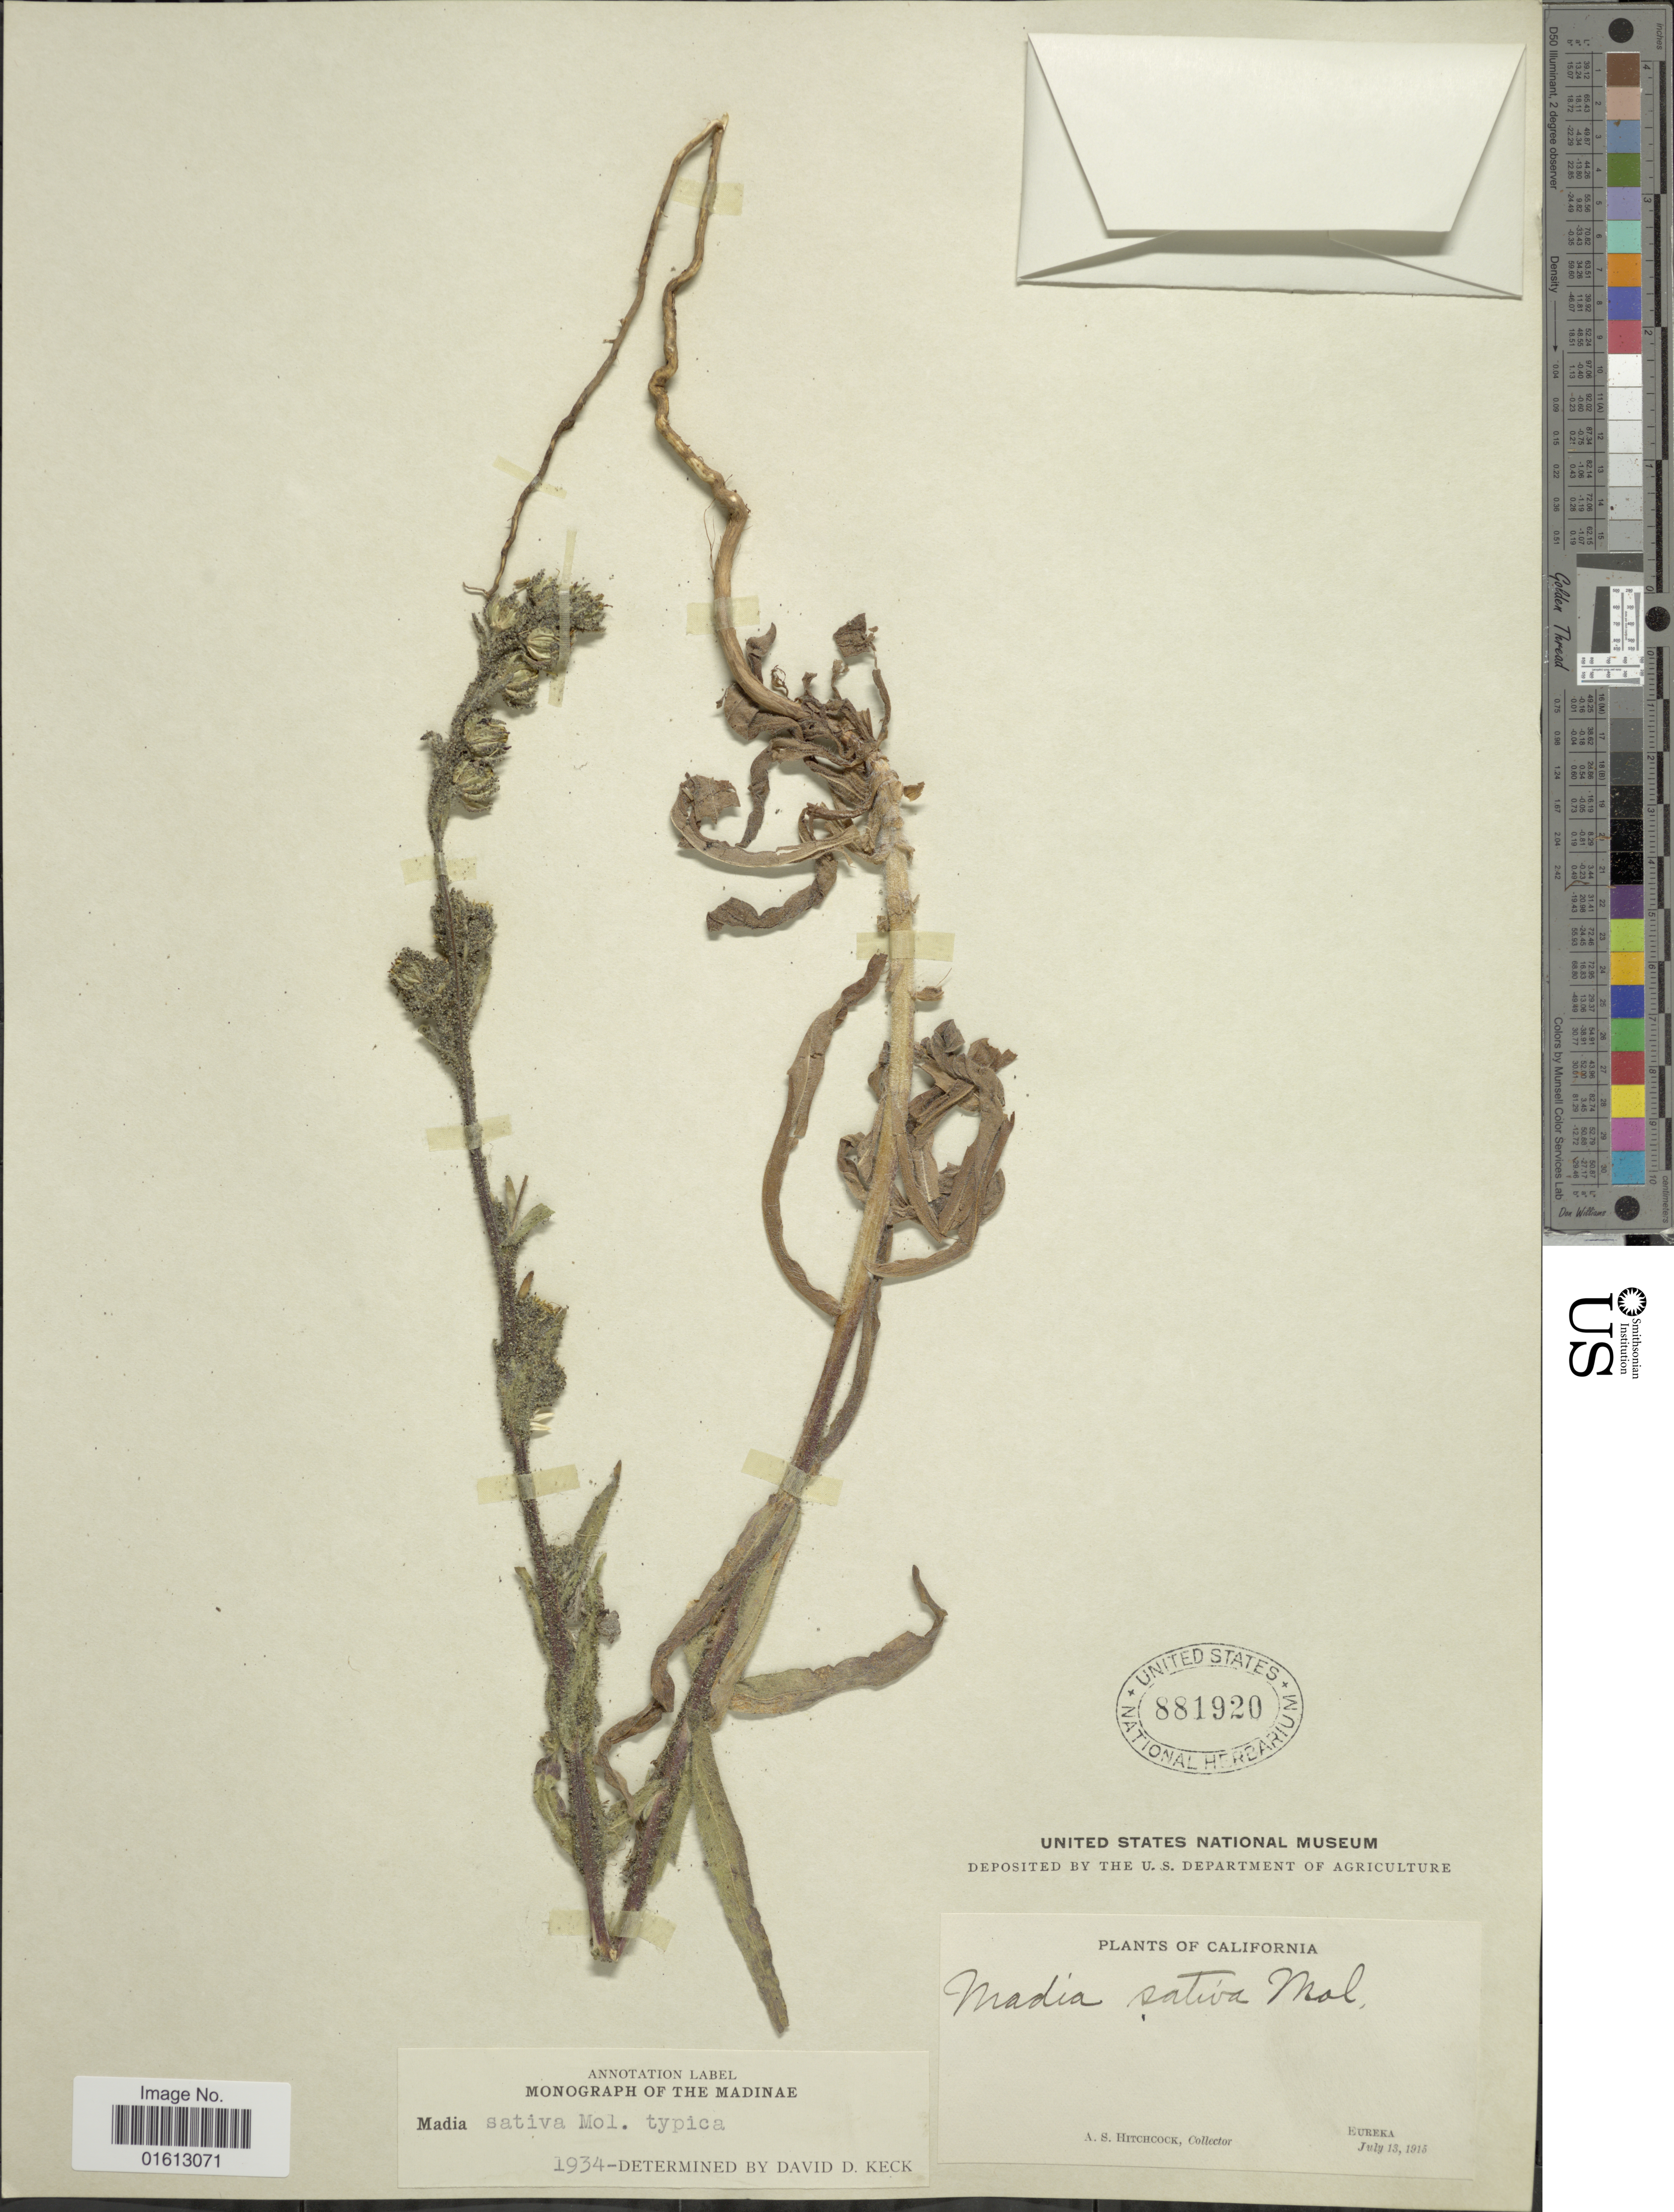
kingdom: Plantae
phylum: Tracheophyta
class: Magnoliopsida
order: Asterales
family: Asteraceae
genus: Madia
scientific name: Madia sativa subsp. sativa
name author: Molina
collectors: A. S. Hitchcock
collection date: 1915-07-13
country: United States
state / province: California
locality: California, Eureka.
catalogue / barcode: US 881920